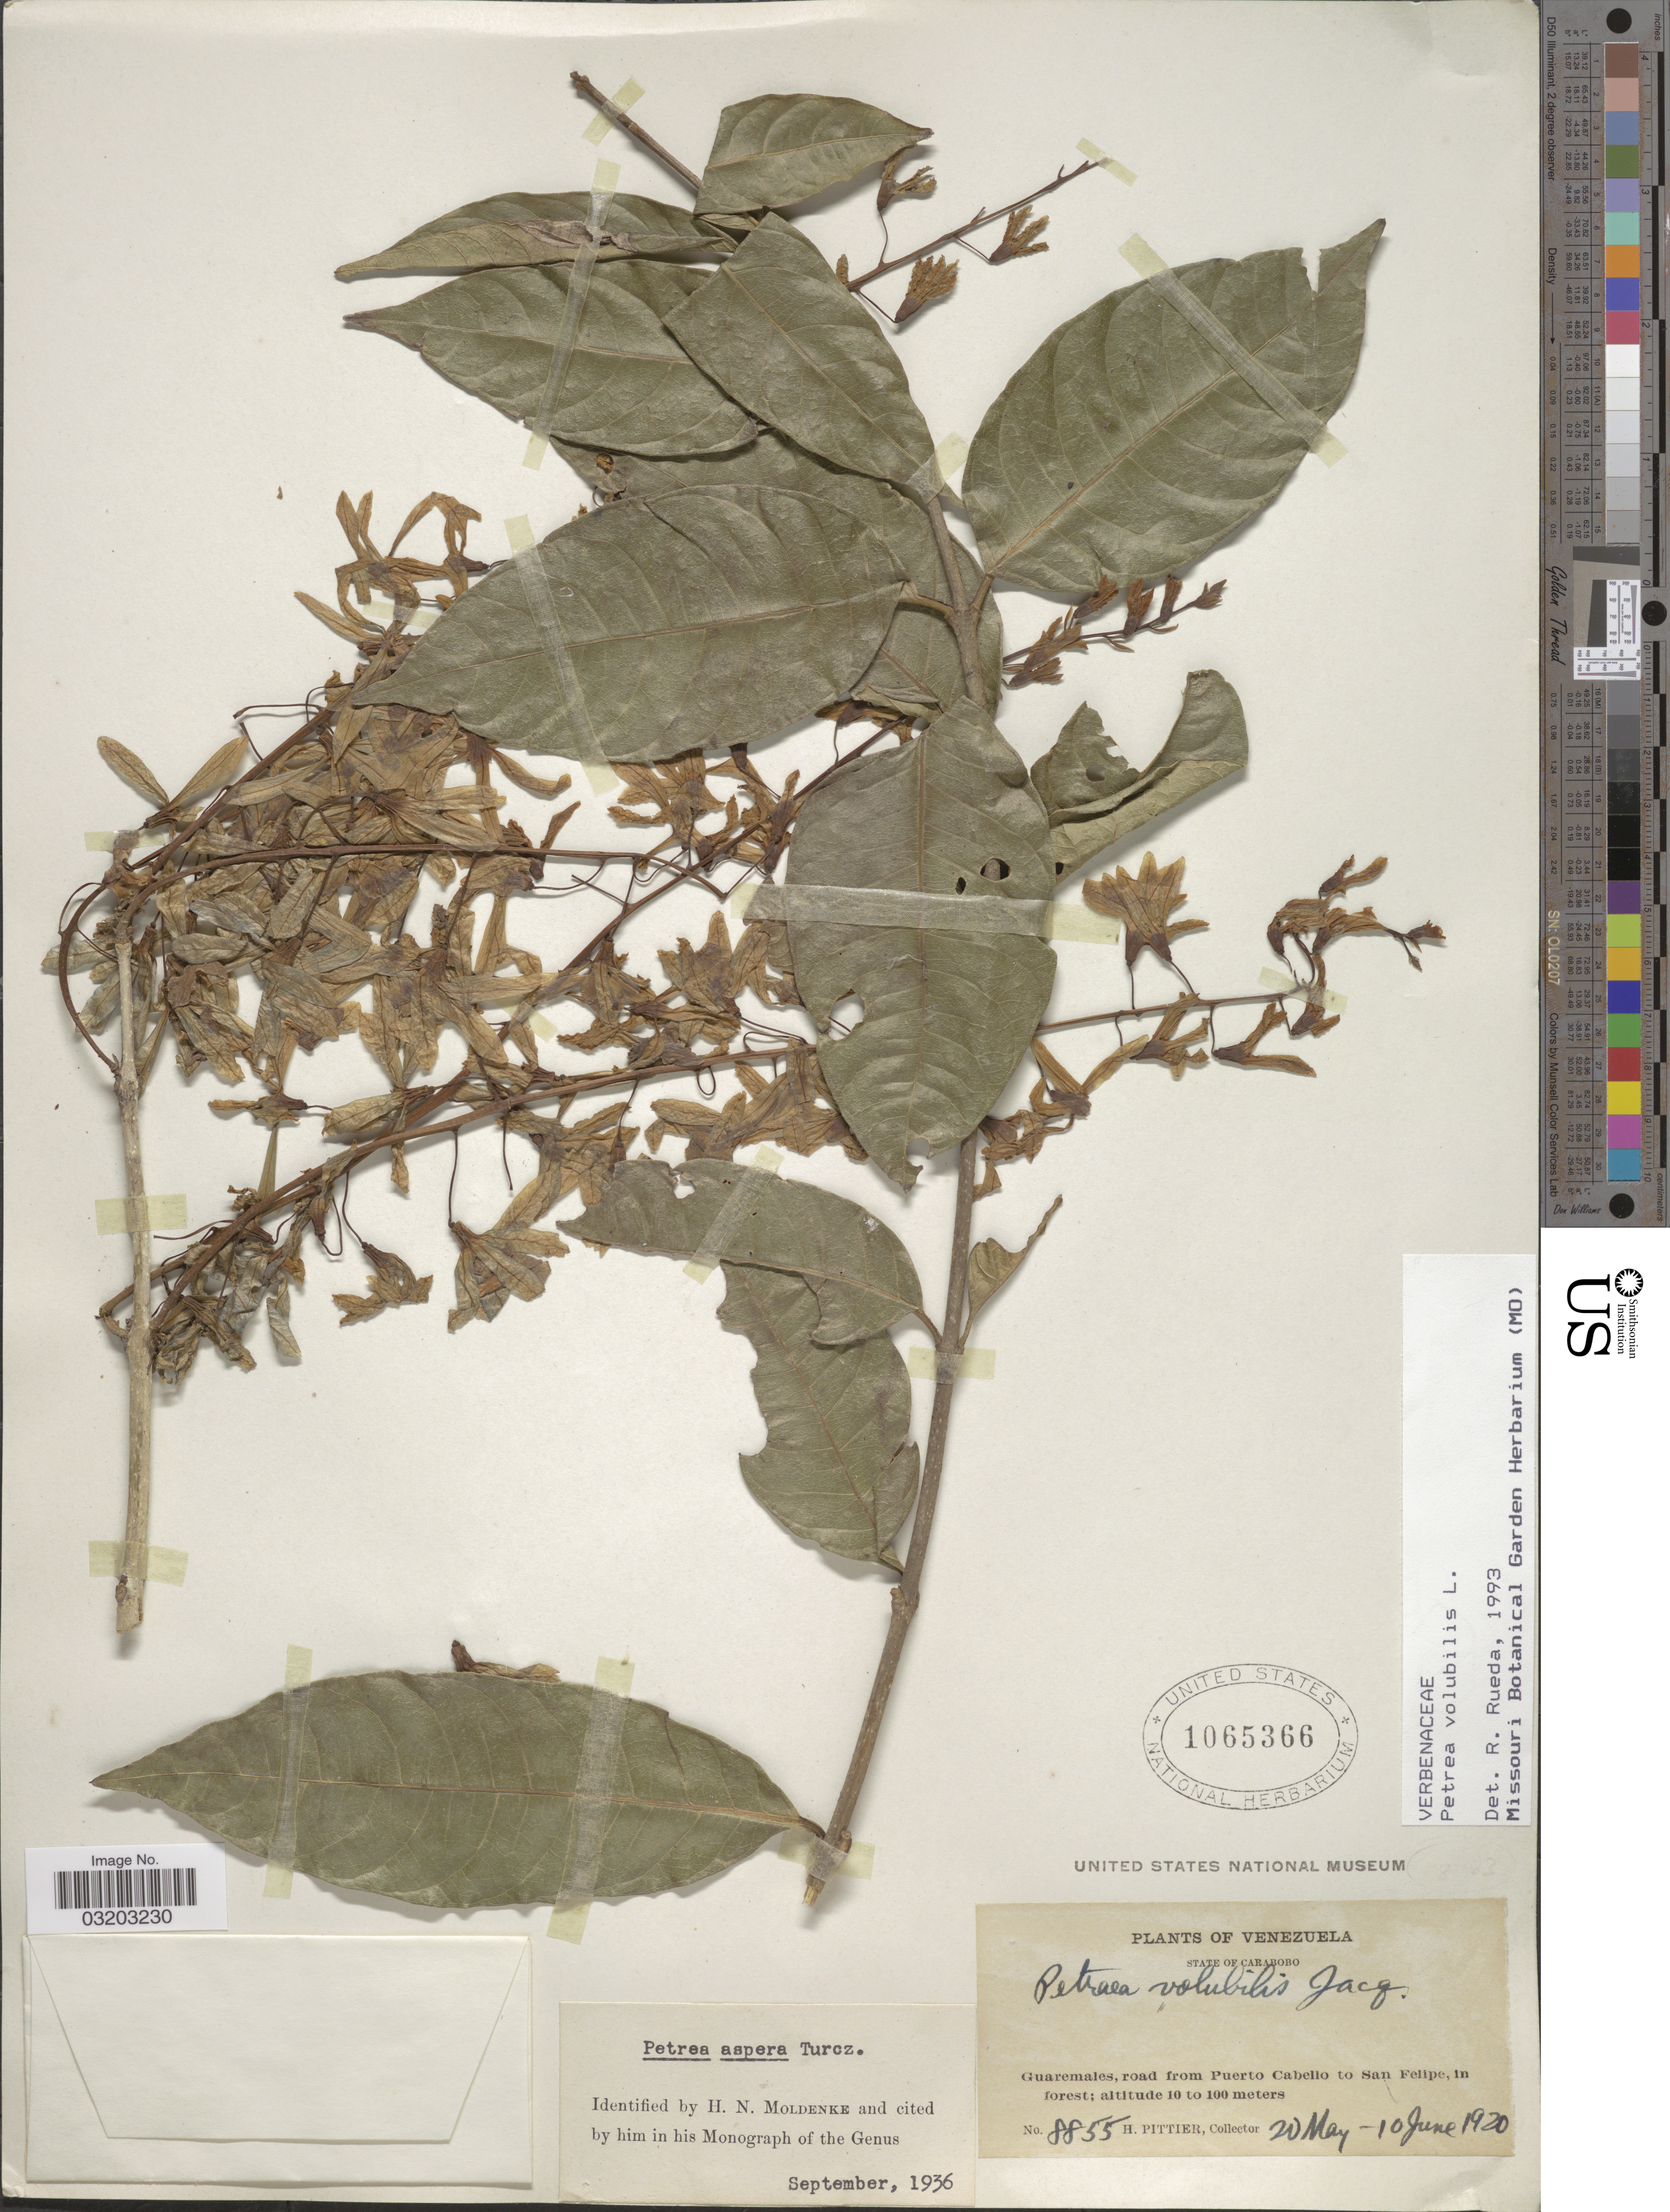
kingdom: Plantae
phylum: Tracheophyta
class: Magnoliopsida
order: Lamiales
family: Verbenaceae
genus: Petrea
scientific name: Petrea volubilis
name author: L.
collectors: H. F. Pittier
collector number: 8855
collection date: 1920-05-20/1920-06-10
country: Venezuela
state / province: Carabobo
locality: Guaremales, road from Puerto Cabello to San Felipe.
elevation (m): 10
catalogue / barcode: US 1065366